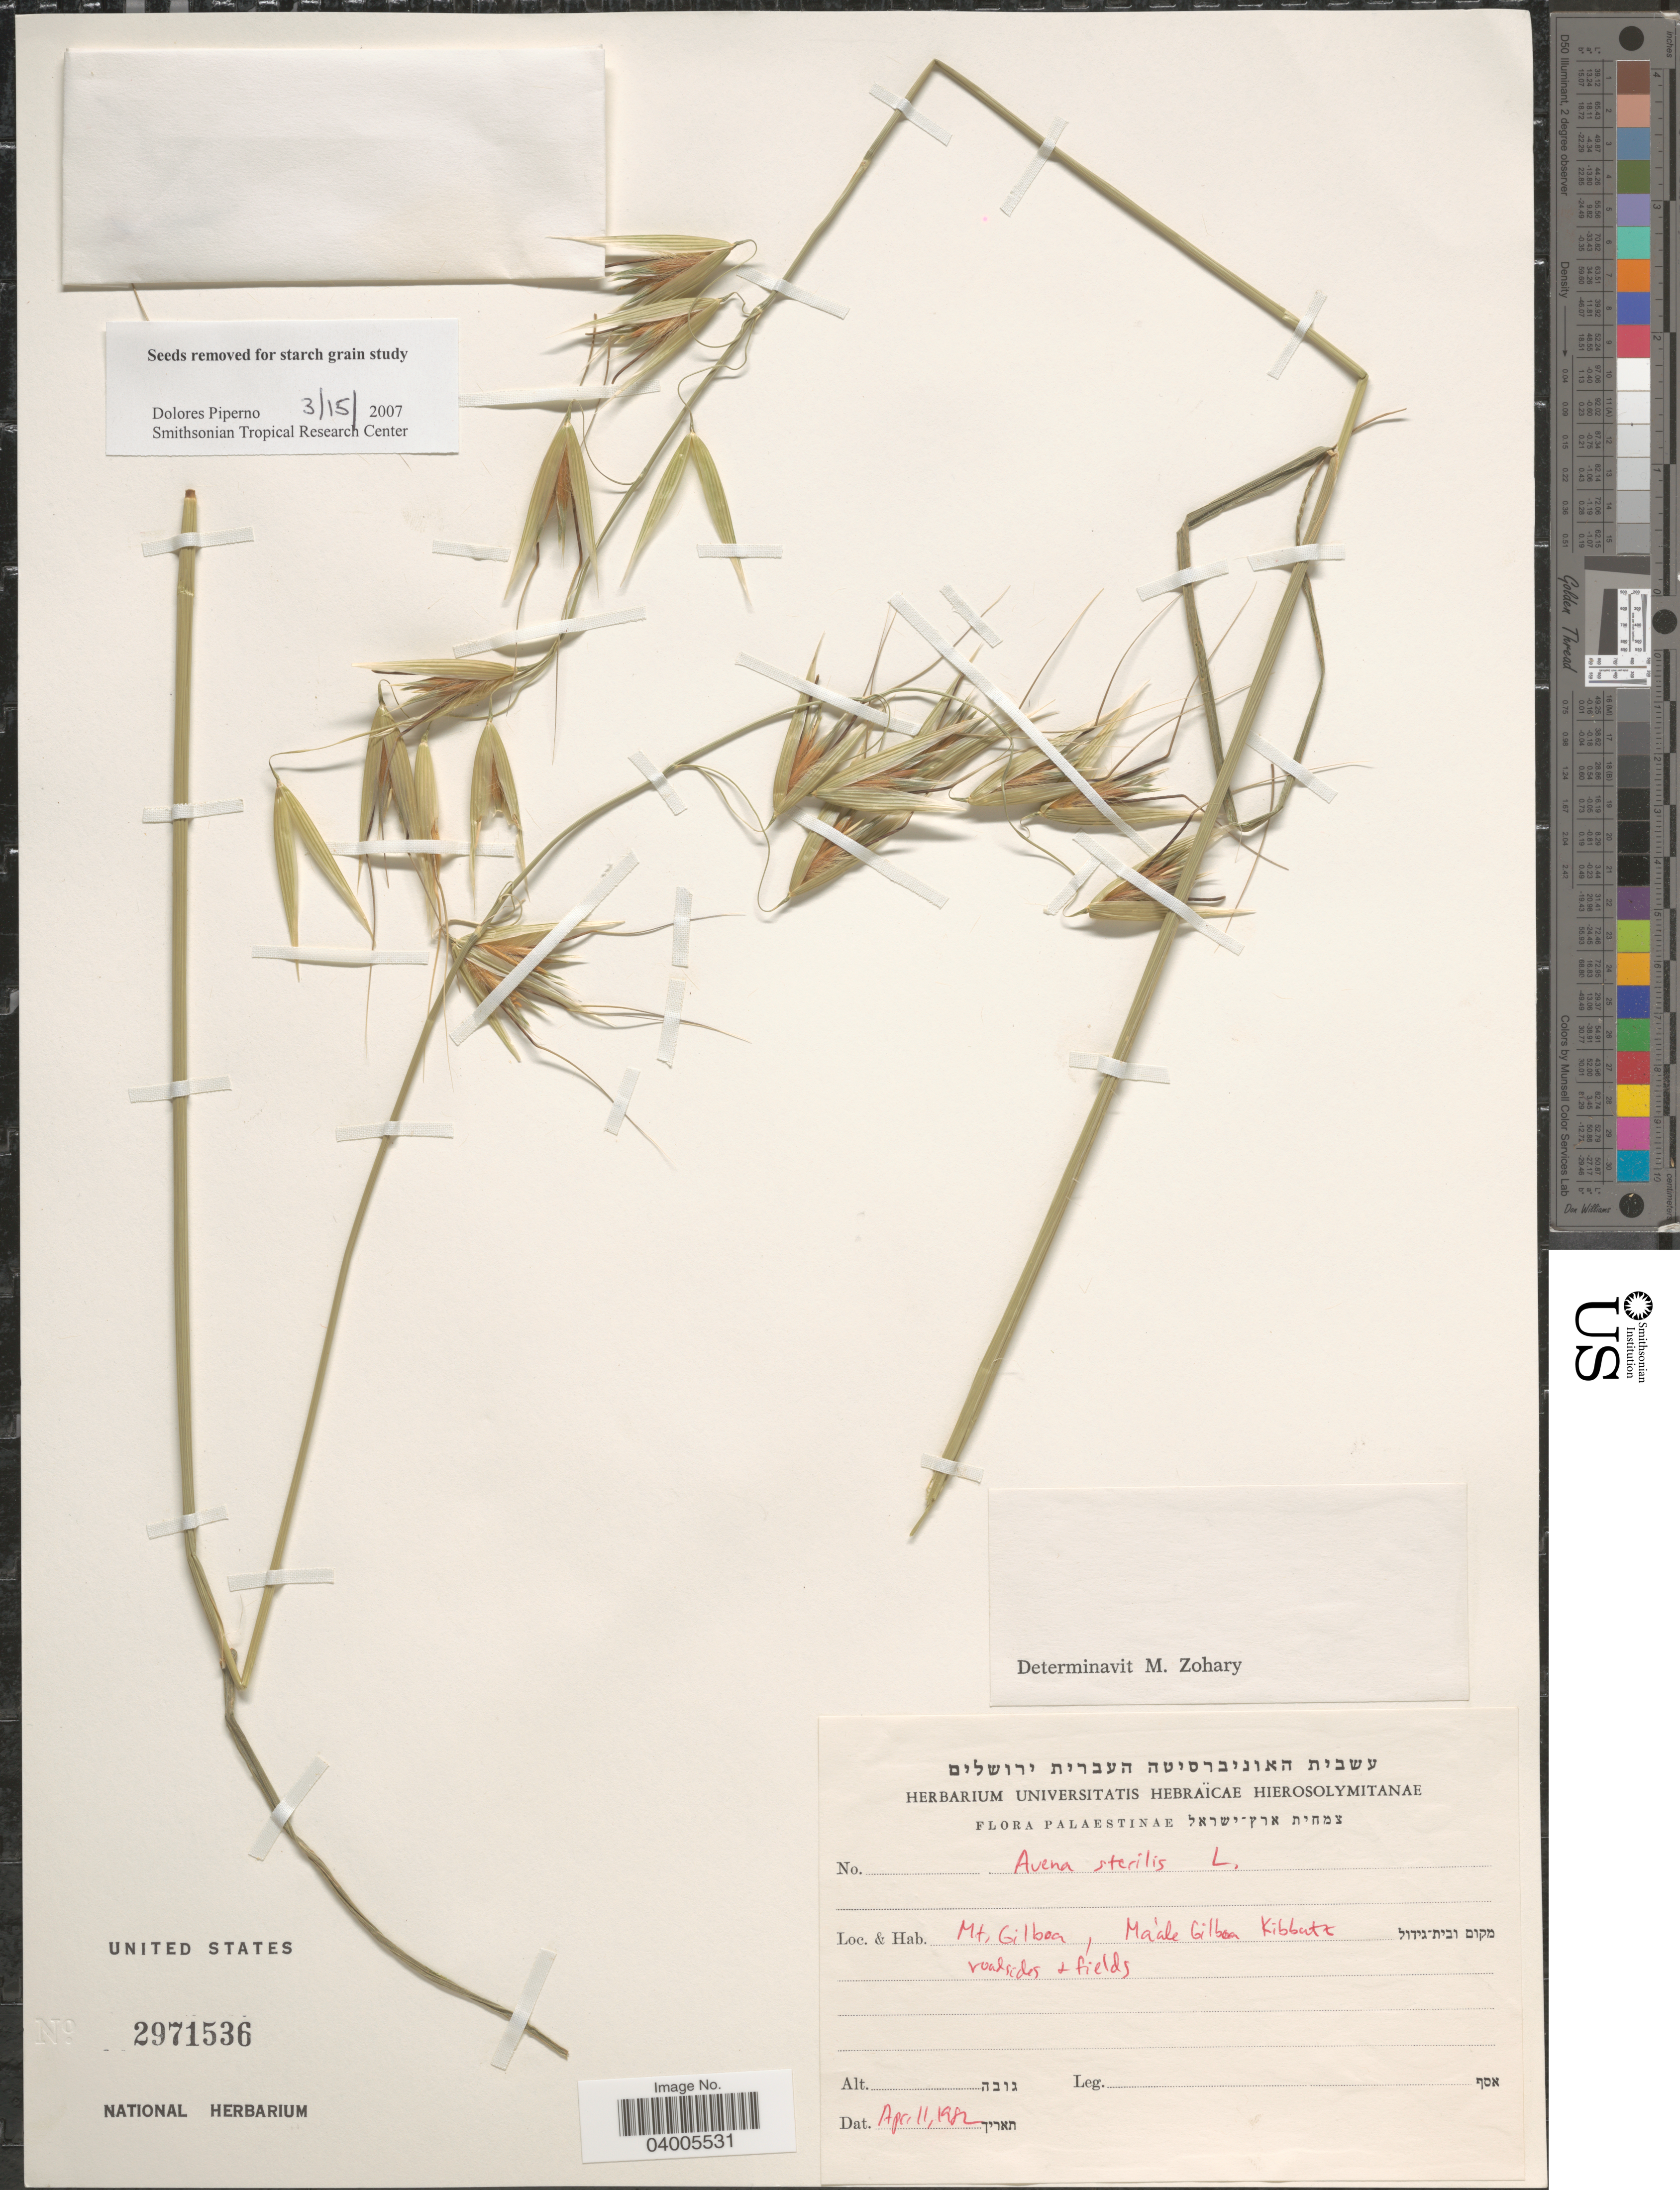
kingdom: Plantae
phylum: Tracheophyta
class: Liliopsida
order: Poales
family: Poaceae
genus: Avena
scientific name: Avena sterilis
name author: L.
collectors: Herbarium Universitatis Hebraicae Hierosolymitanae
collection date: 1982-04-11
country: Israel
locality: Palaestinae. Mt. Gilboa, Maále Gilboa Kibbutt.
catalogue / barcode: US 2971536